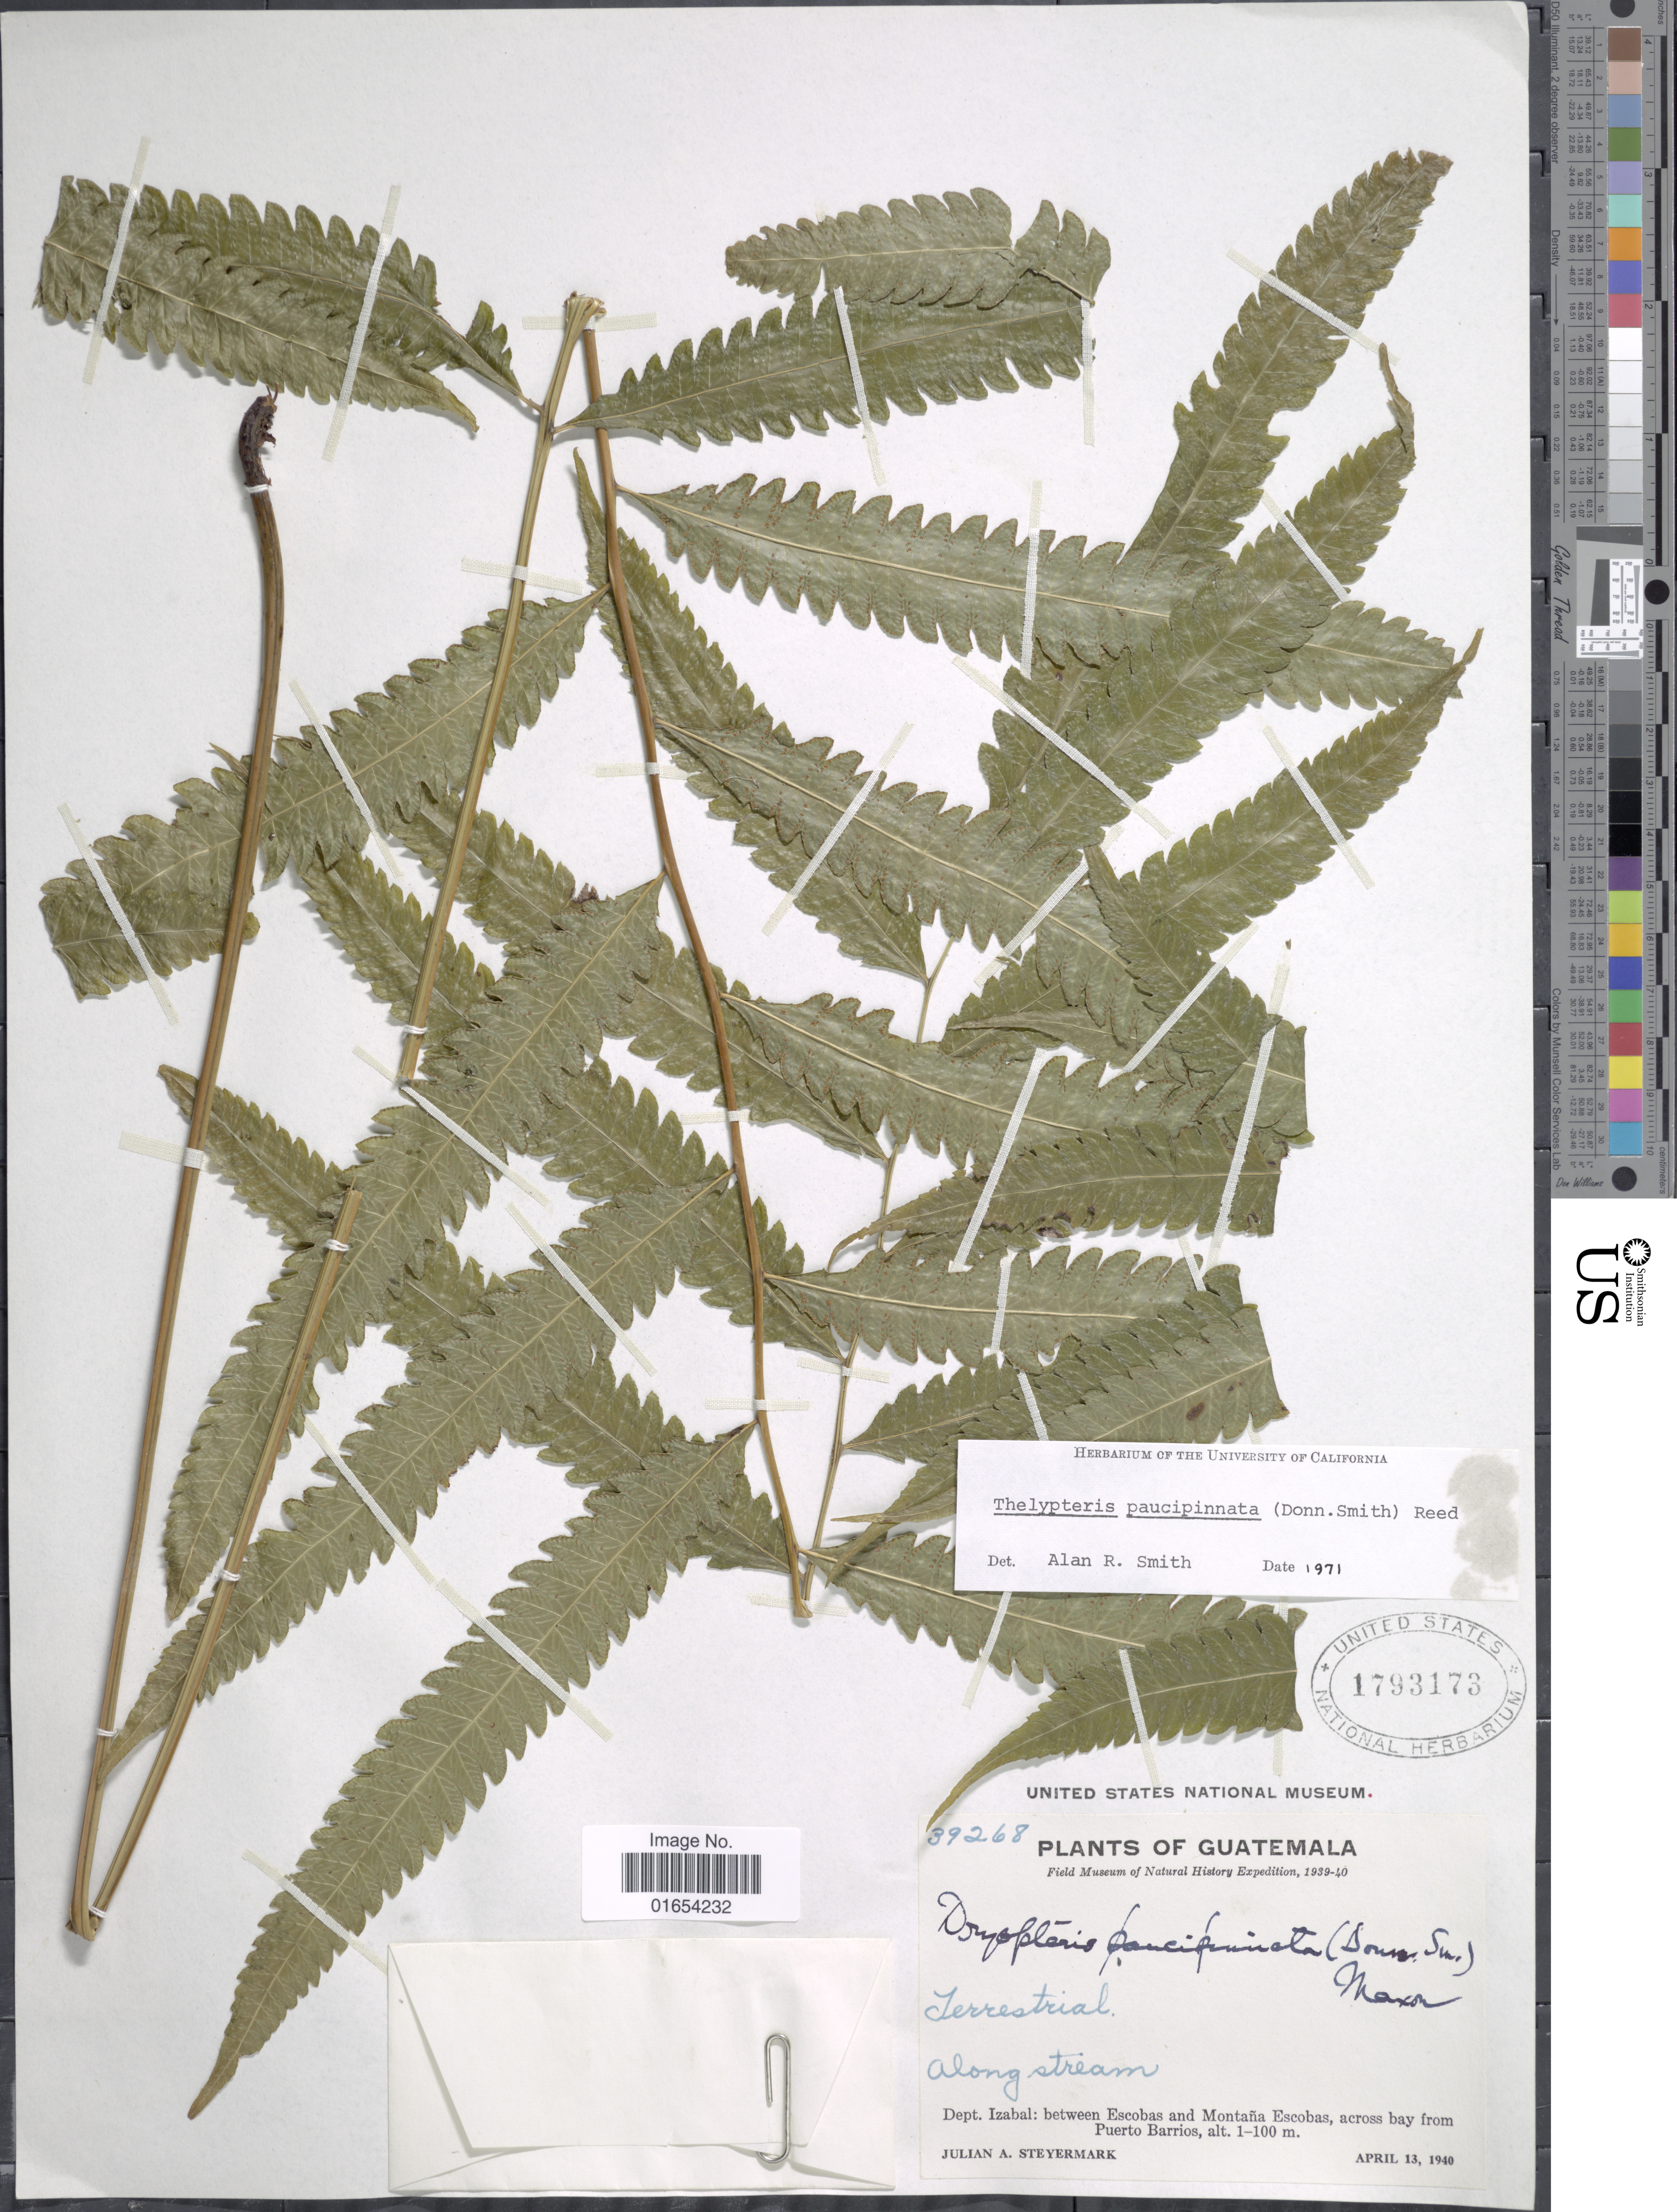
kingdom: Plantae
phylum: Tracheophyta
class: Polypodiopsida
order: Polypodiales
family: Thelypteridaceae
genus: Goniopteris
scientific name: Goniopteris paucipinnata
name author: (Donn. Sm.) Salino & T.E. Almeida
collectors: J. Steyermark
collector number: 39268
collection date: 1940-04-13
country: Guatemala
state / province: Izabal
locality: Between Escobas and Montana Escobas, across bay from Puerto Barrios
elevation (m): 1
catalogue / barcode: US 1793173